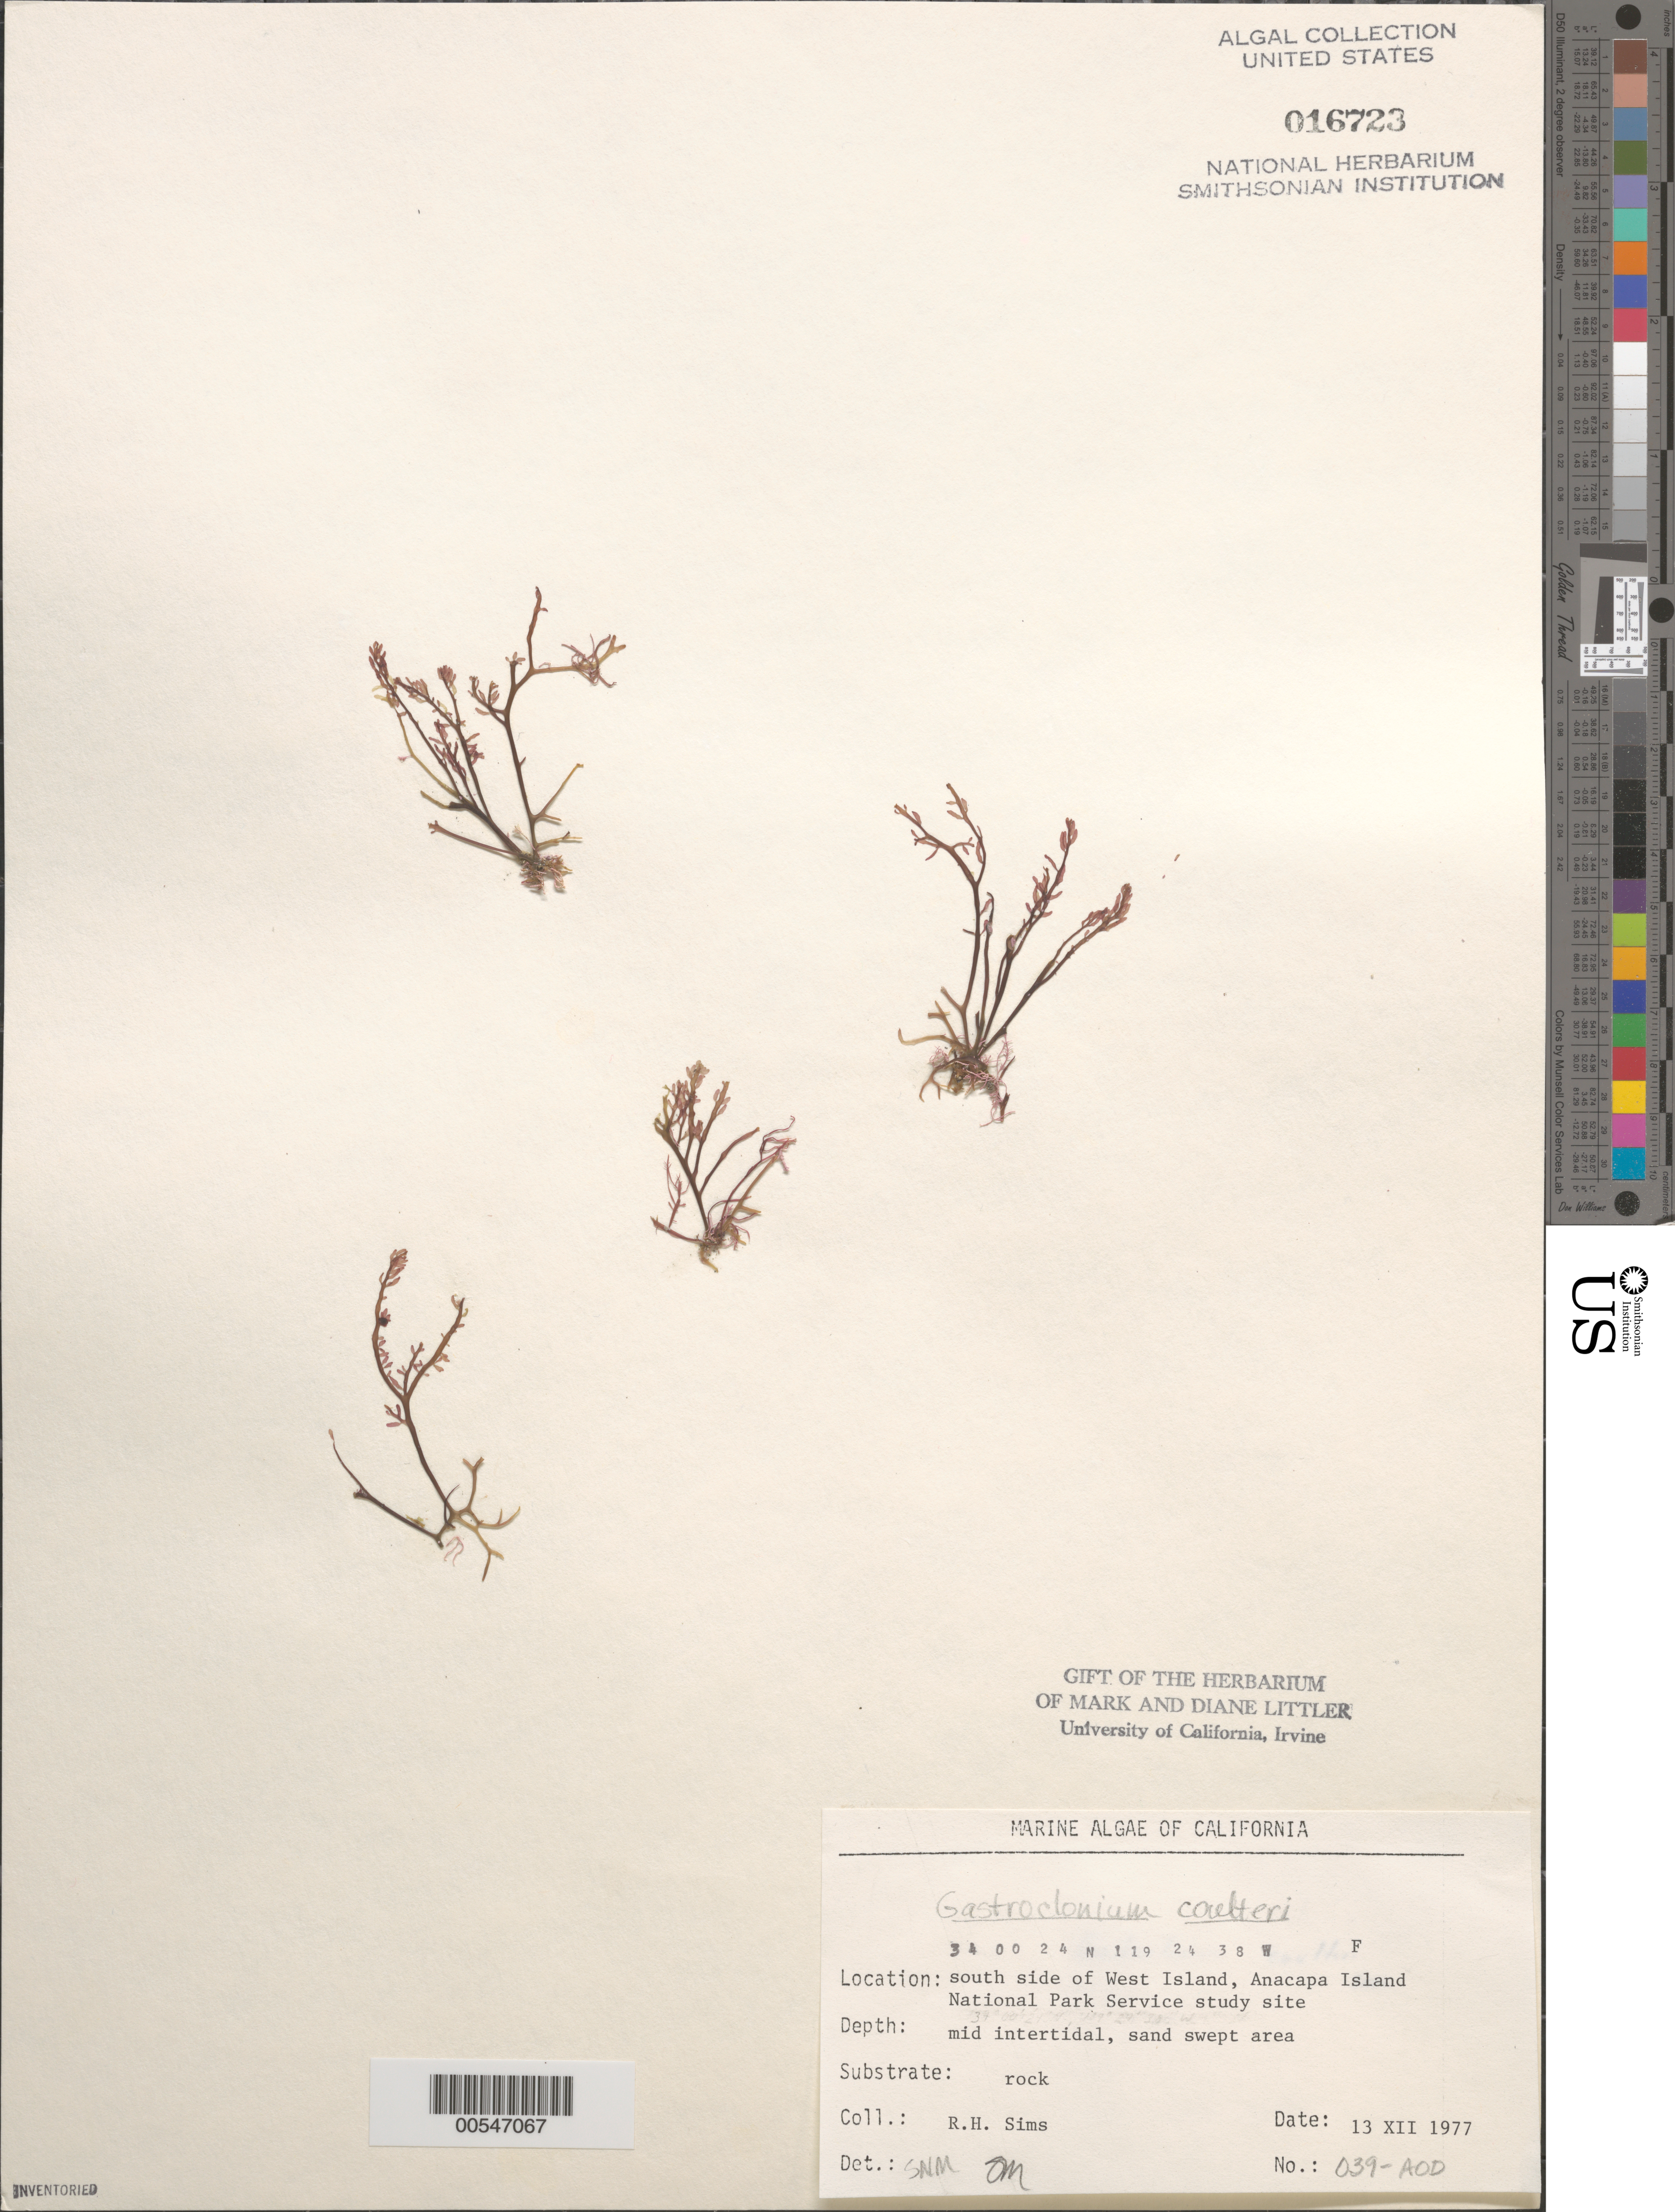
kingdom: Plantae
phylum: Rhodophyta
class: Florideophyceae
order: Rhodymeniales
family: Champiaceae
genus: Neogastroclonium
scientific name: Neogastroclonium subarticulatum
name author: (Turner) L. Le Gall et al.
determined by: Algae name updating Project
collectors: R. H. Sims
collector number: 039-AOD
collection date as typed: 13 Dec 1977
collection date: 1977-12-13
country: United States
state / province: California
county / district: Ventura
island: Anacapa Island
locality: South side of west island [National Park Service site]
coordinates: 34 00'24"N, 119 24'38"W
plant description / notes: BLM-SOCALBIGHT Rocky Intertidal Survey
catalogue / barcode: US 16723